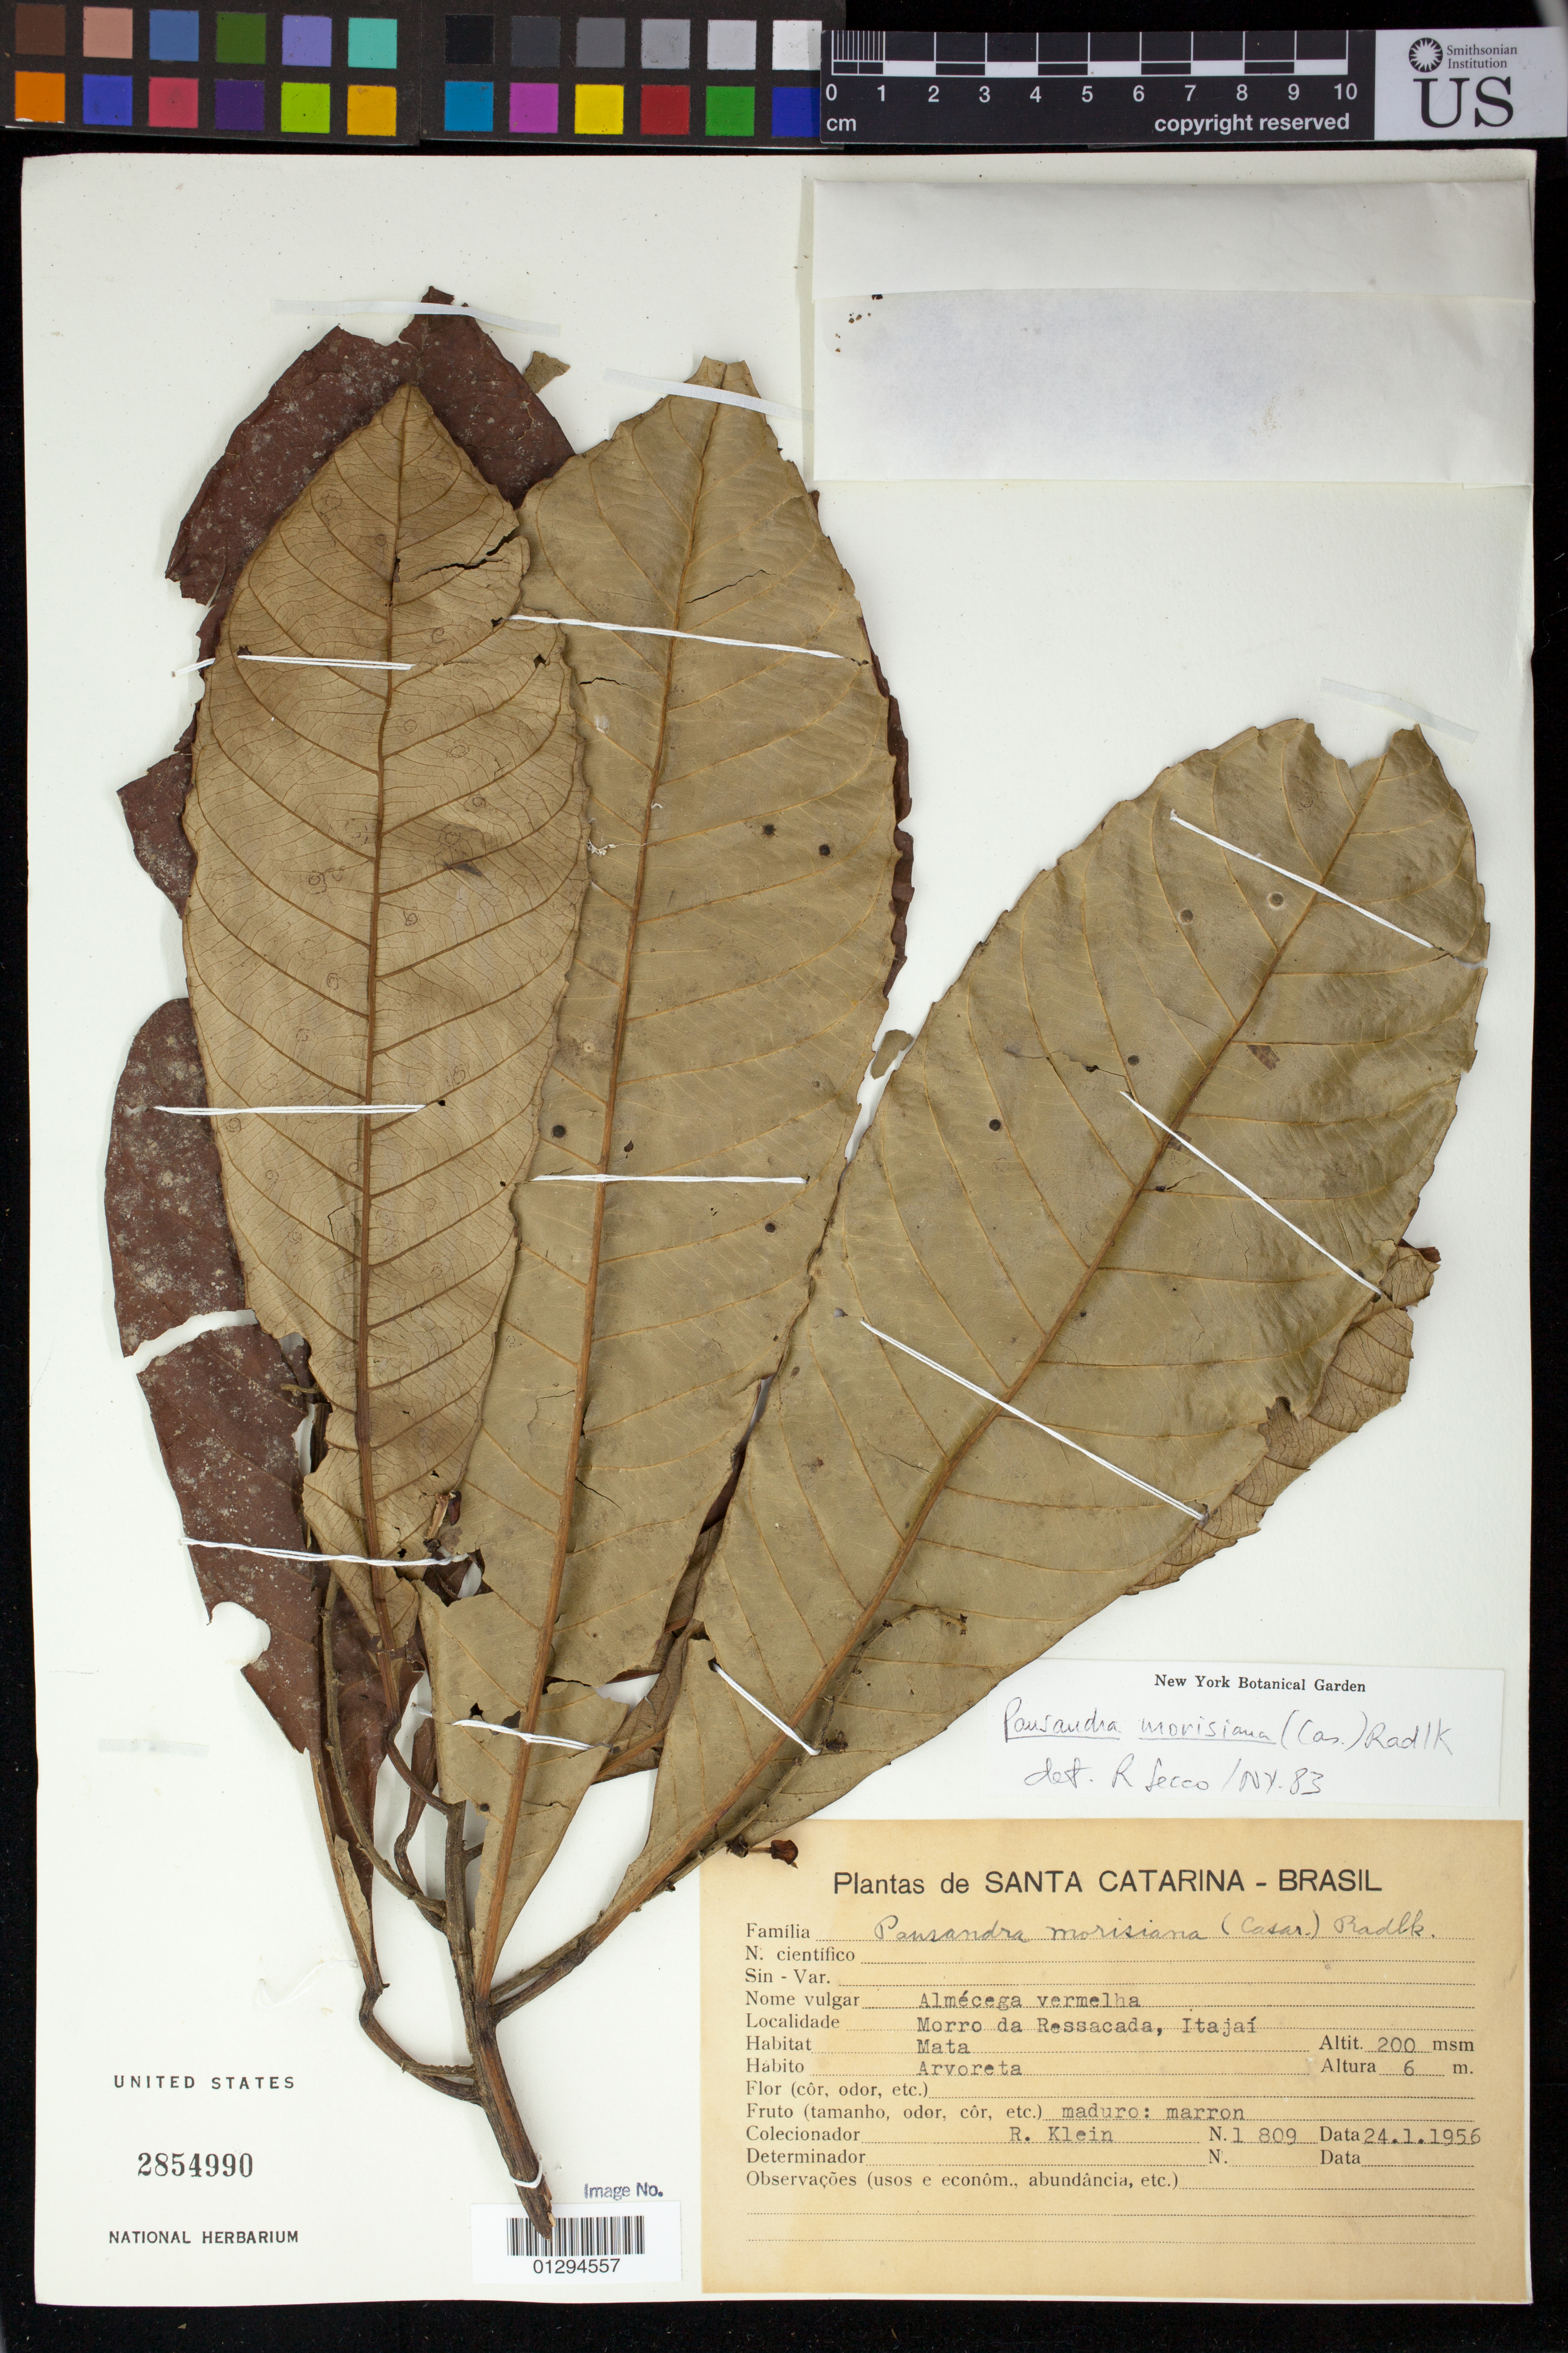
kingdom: Plantae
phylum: Tracheophyta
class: Magnoliopsida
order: Malpighiales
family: Euphorbiaceae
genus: Pausandra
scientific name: Pausandra morisiana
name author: (Casar.) Radlk.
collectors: R. M. Klein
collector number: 1809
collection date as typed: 24 Jan 1956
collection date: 1956-01-24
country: Brazil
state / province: Santa Catarina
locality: Morro da Ressacada, Itajai.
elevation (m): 200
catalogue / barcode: US 2854990